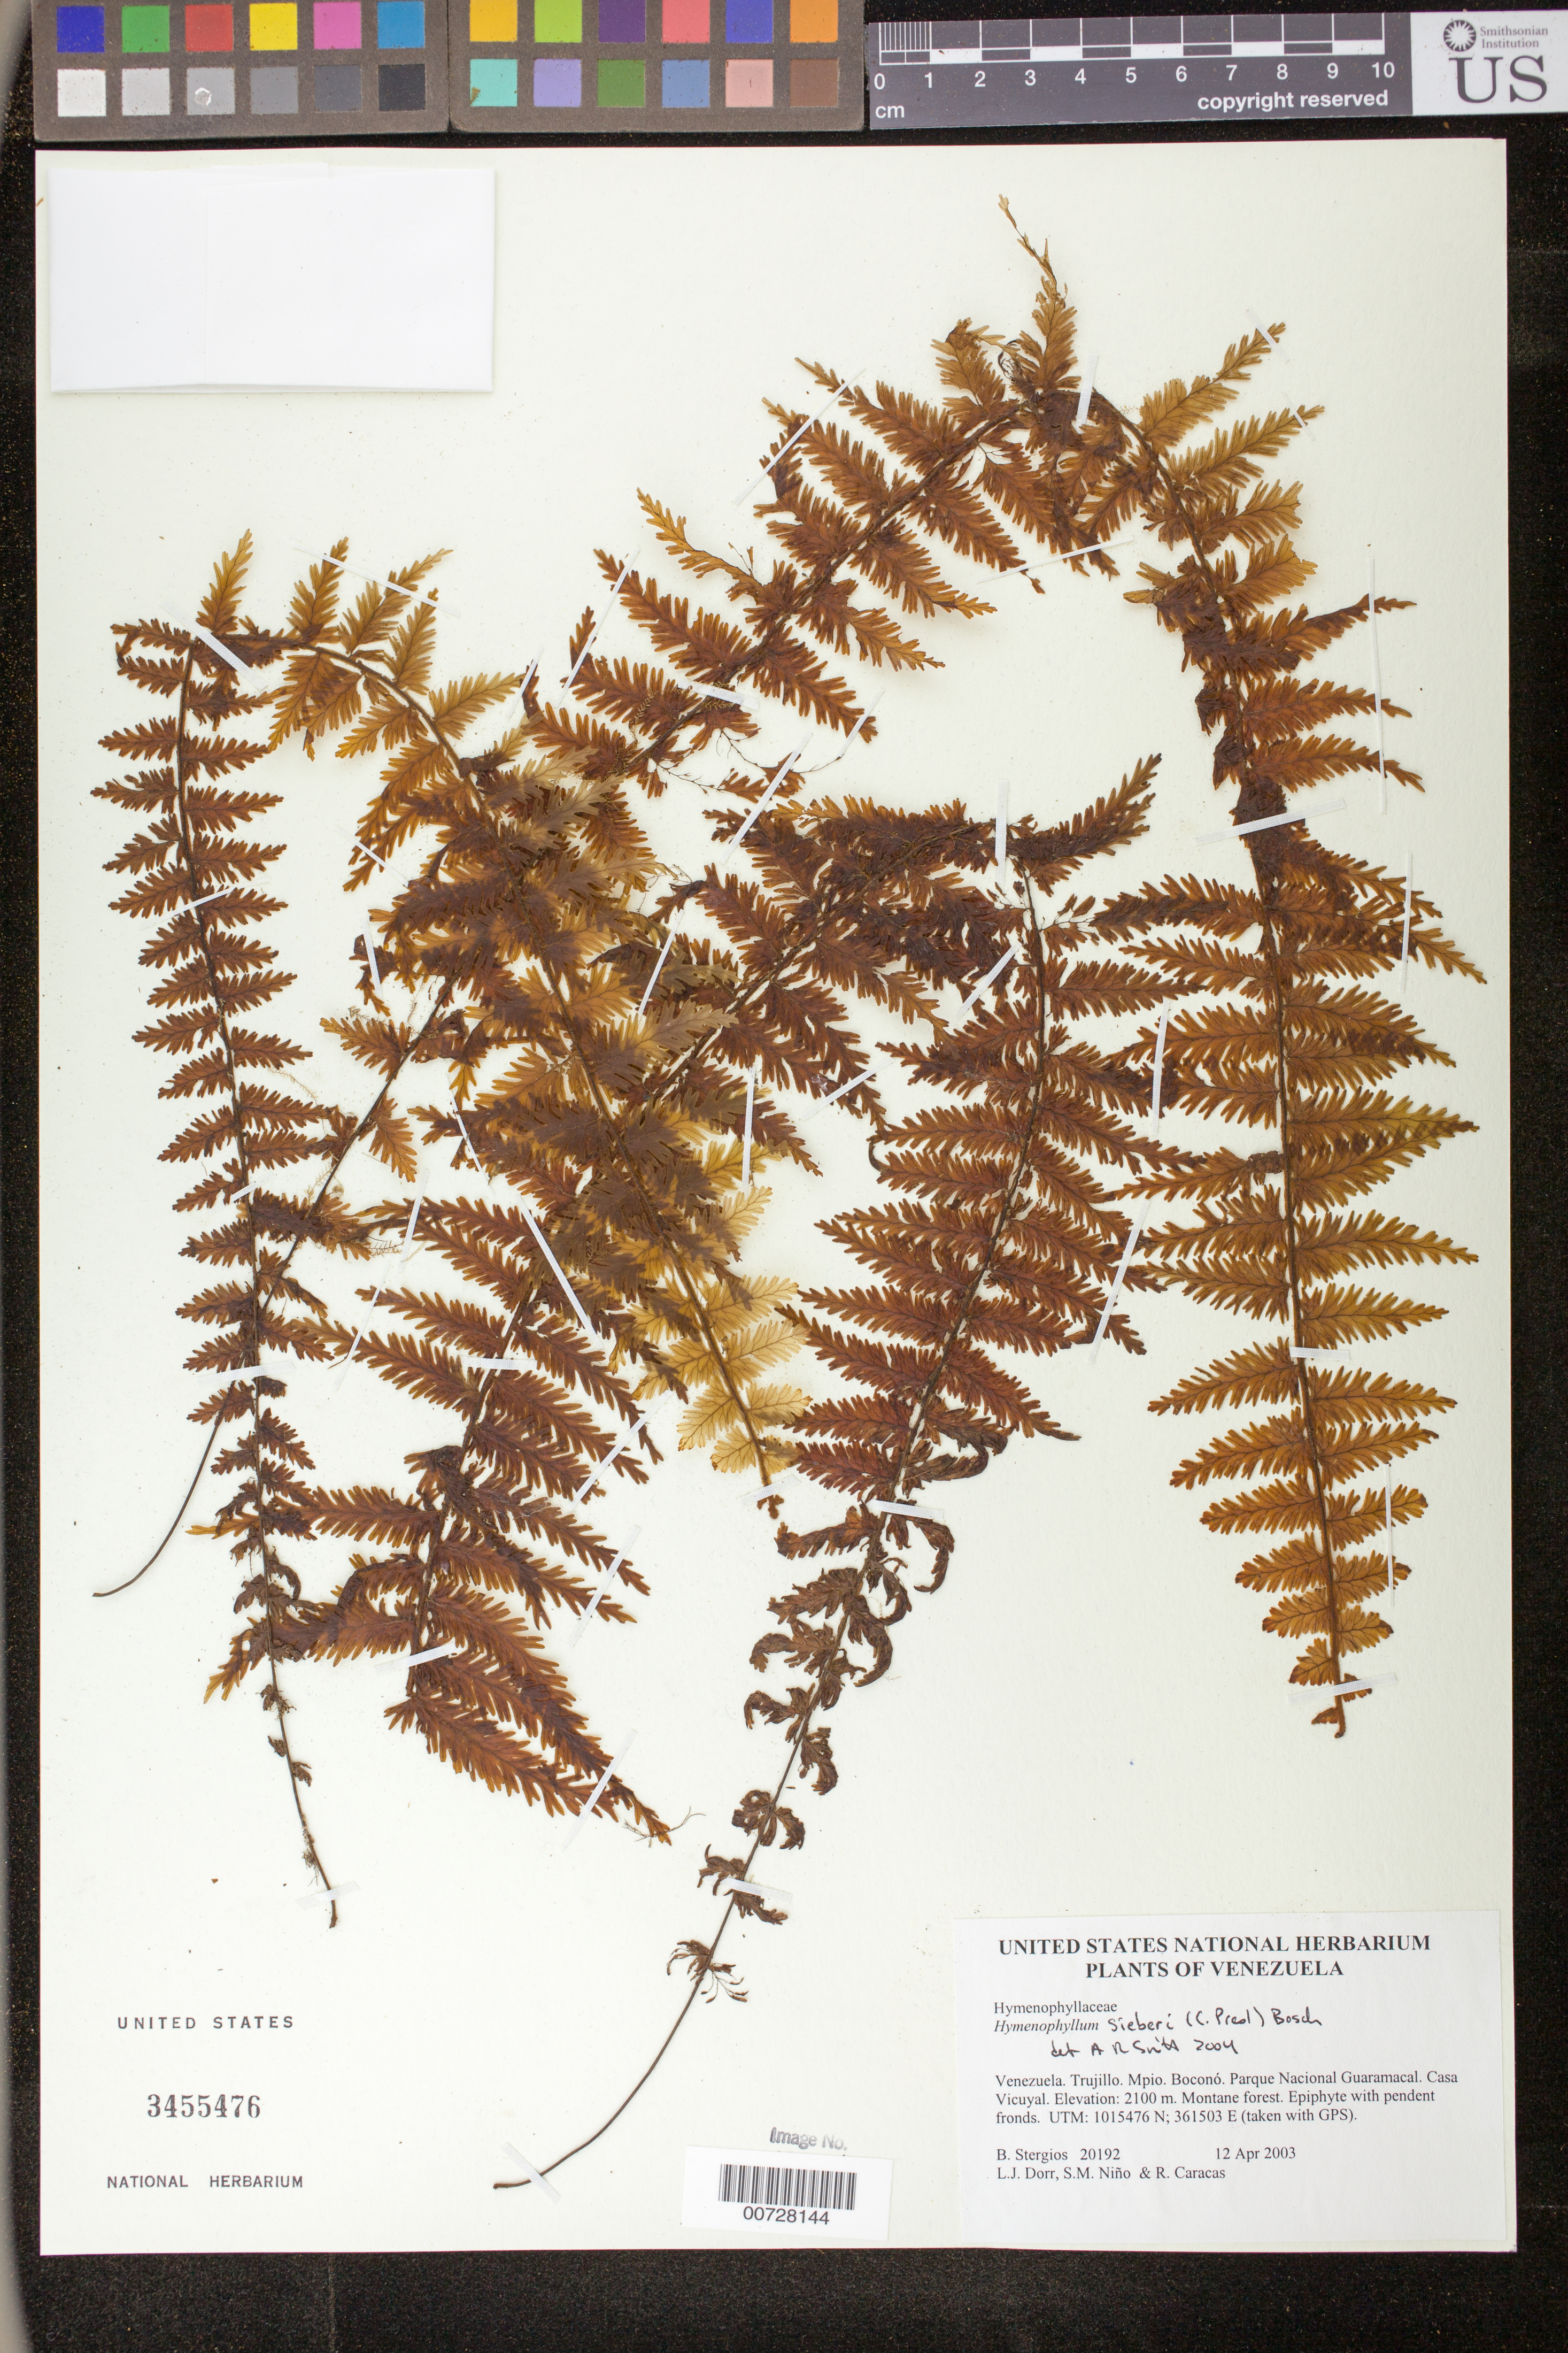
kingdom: Plantae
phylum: Tracheophyta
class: Polypodiopsida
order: Hymenophyllales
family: Hymenophyllaceae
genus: Hymenophyllum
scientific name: Hymenophyllum sieberi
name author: (C. Presl) Bosch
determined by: Smith, Alan R., (UC)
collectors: B. G. Stergios, L. J. Dorr, S. M. Niño & R. Caracas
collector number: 20192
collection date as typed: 12 Apr 2003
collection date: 2003-04-12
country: Venezuela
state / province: Trujillo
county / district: Boconó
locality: Parque Nacional Guaramacal. Casa Vicuyal.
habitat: Montane forest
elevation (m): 2100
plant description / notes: CTES, F, MO, NY, PORT, UC, US, VEN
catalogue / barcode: US 3455476